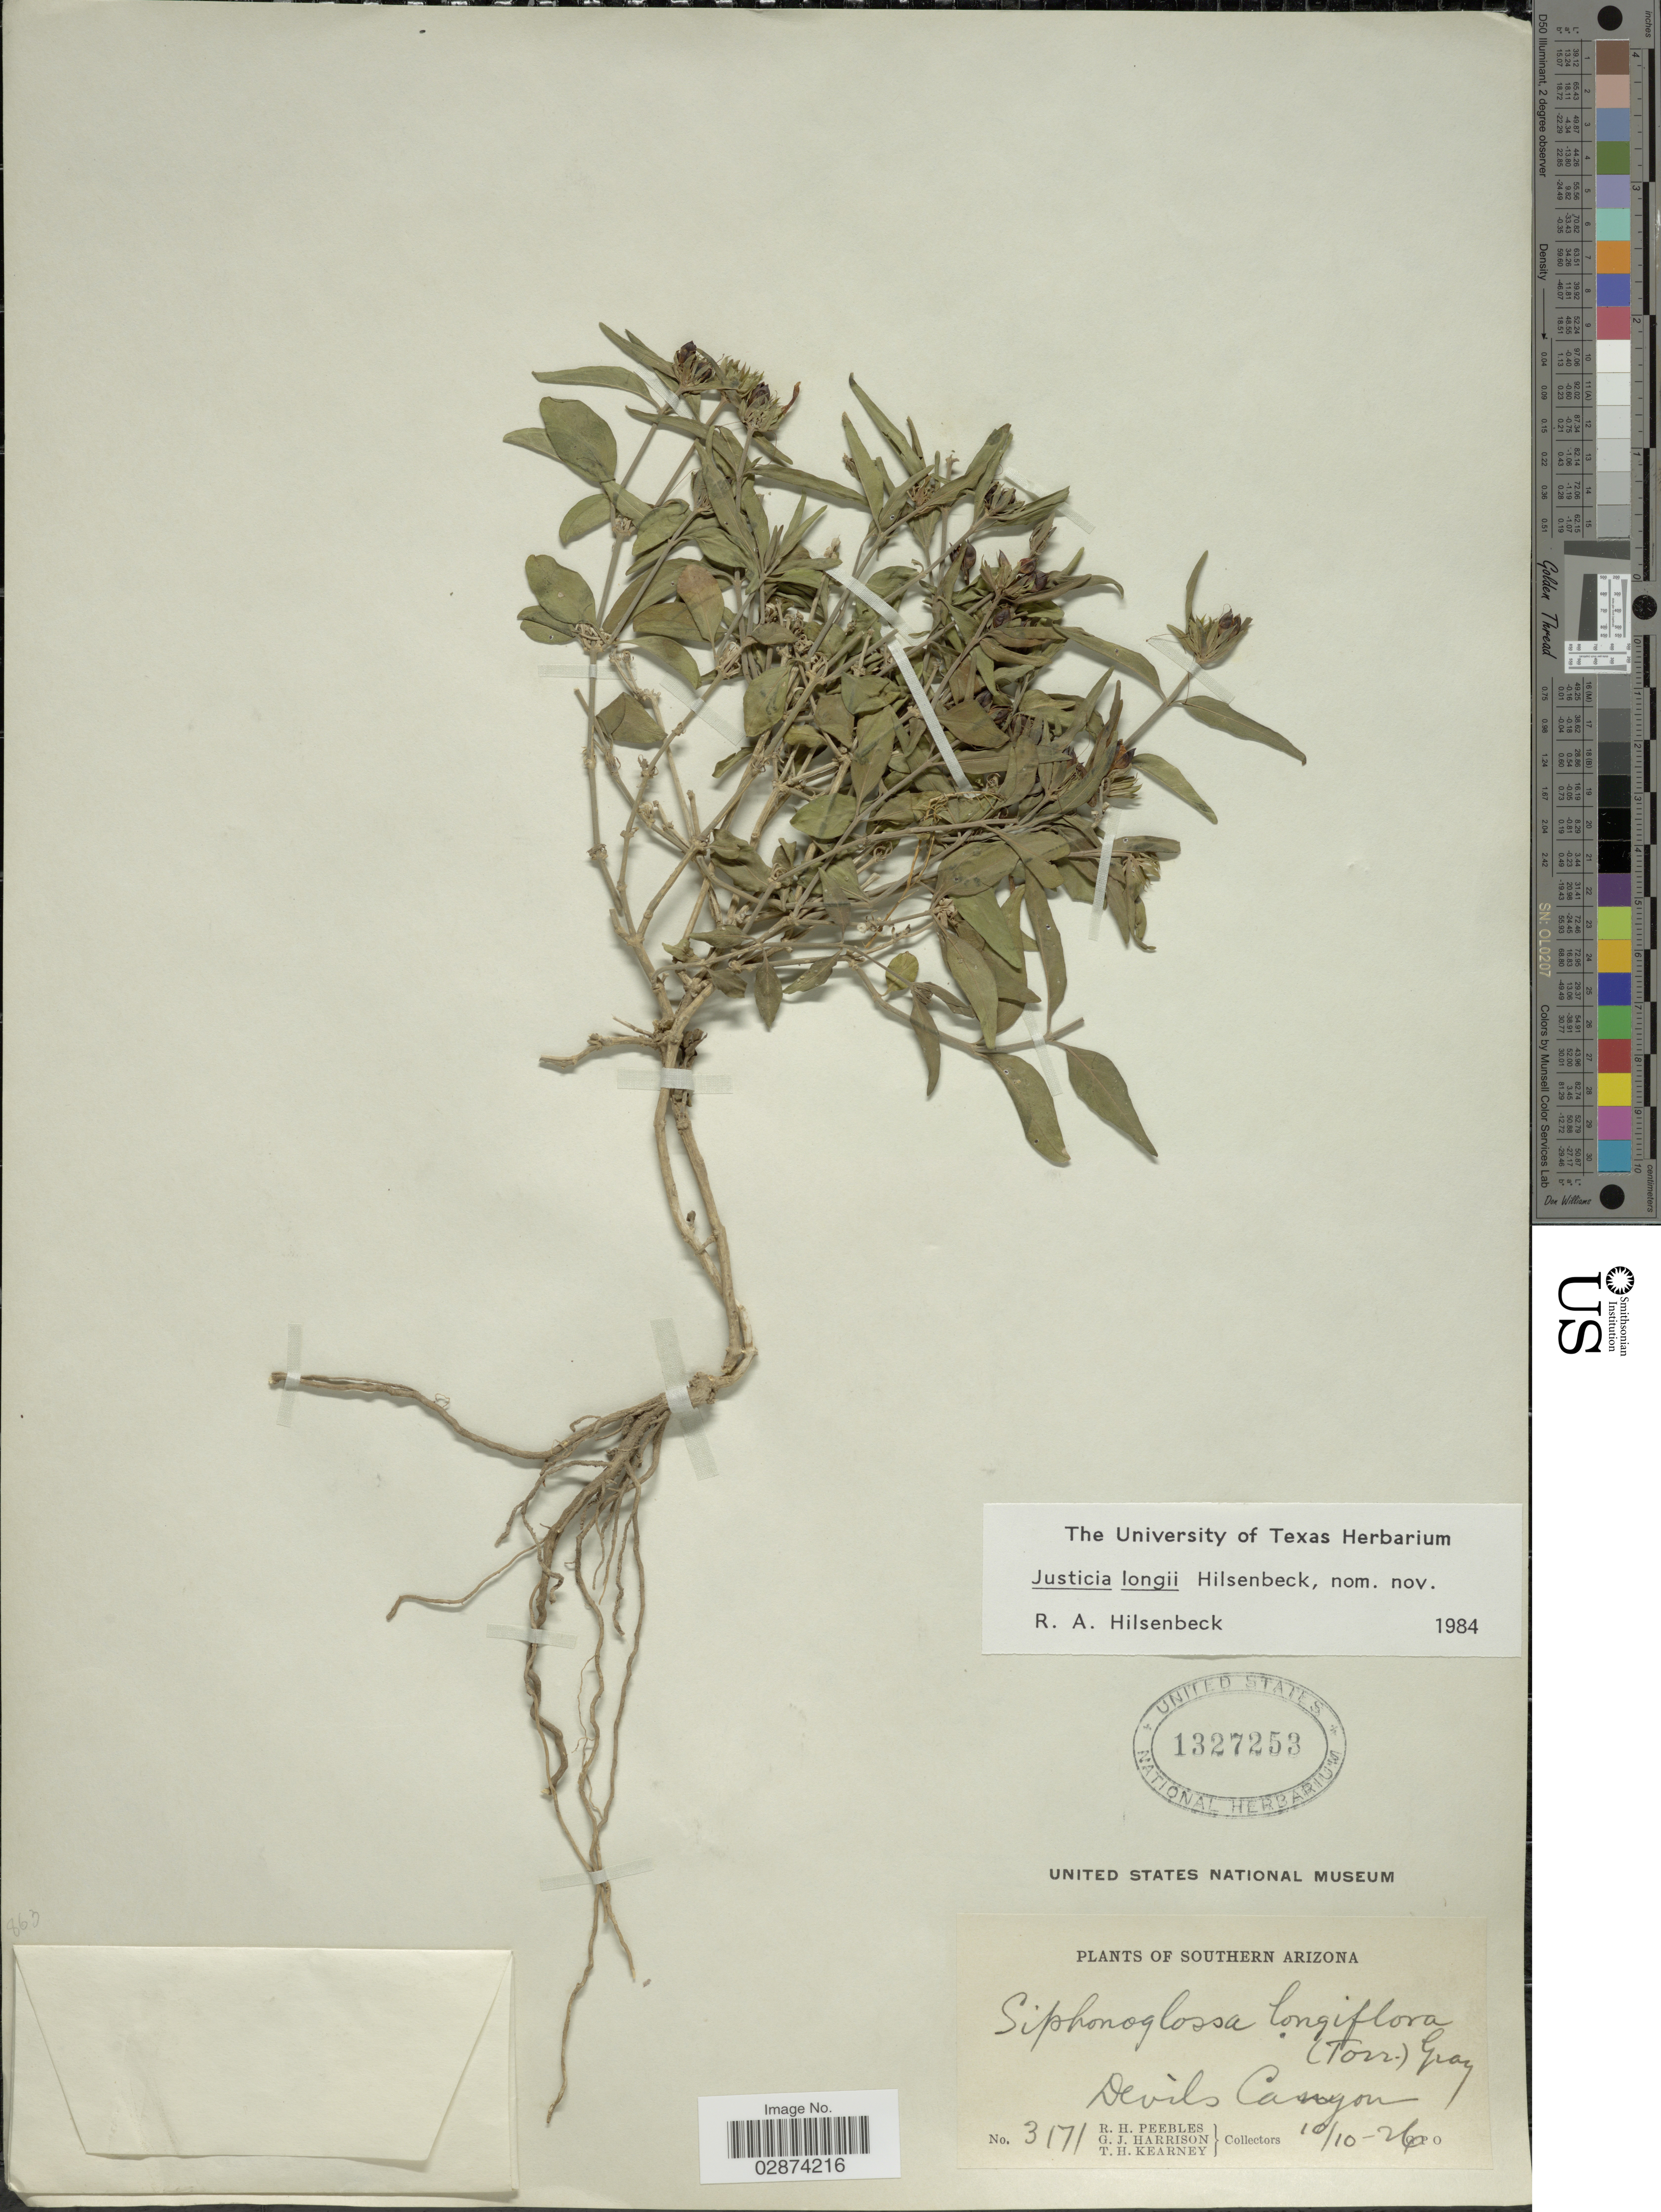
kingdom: Plantae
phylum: Tracheophyta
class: Magnoliopsida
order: Lamiales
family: Acanthaceae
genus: Justicia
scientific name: Justicia longii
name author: Hilsenb.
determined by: Fisher, Amanda, (LOB), California State University, Long Beach (UNITED STATES)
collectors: R. H. Peebles, G. J. Harrison & T. H. Kearney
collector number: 3171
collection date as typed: Transcribed d/m/y: 10/10/26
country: United States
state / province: Arizona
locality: Southern Arizona. Devils Canyon.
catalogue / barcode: US 1327253